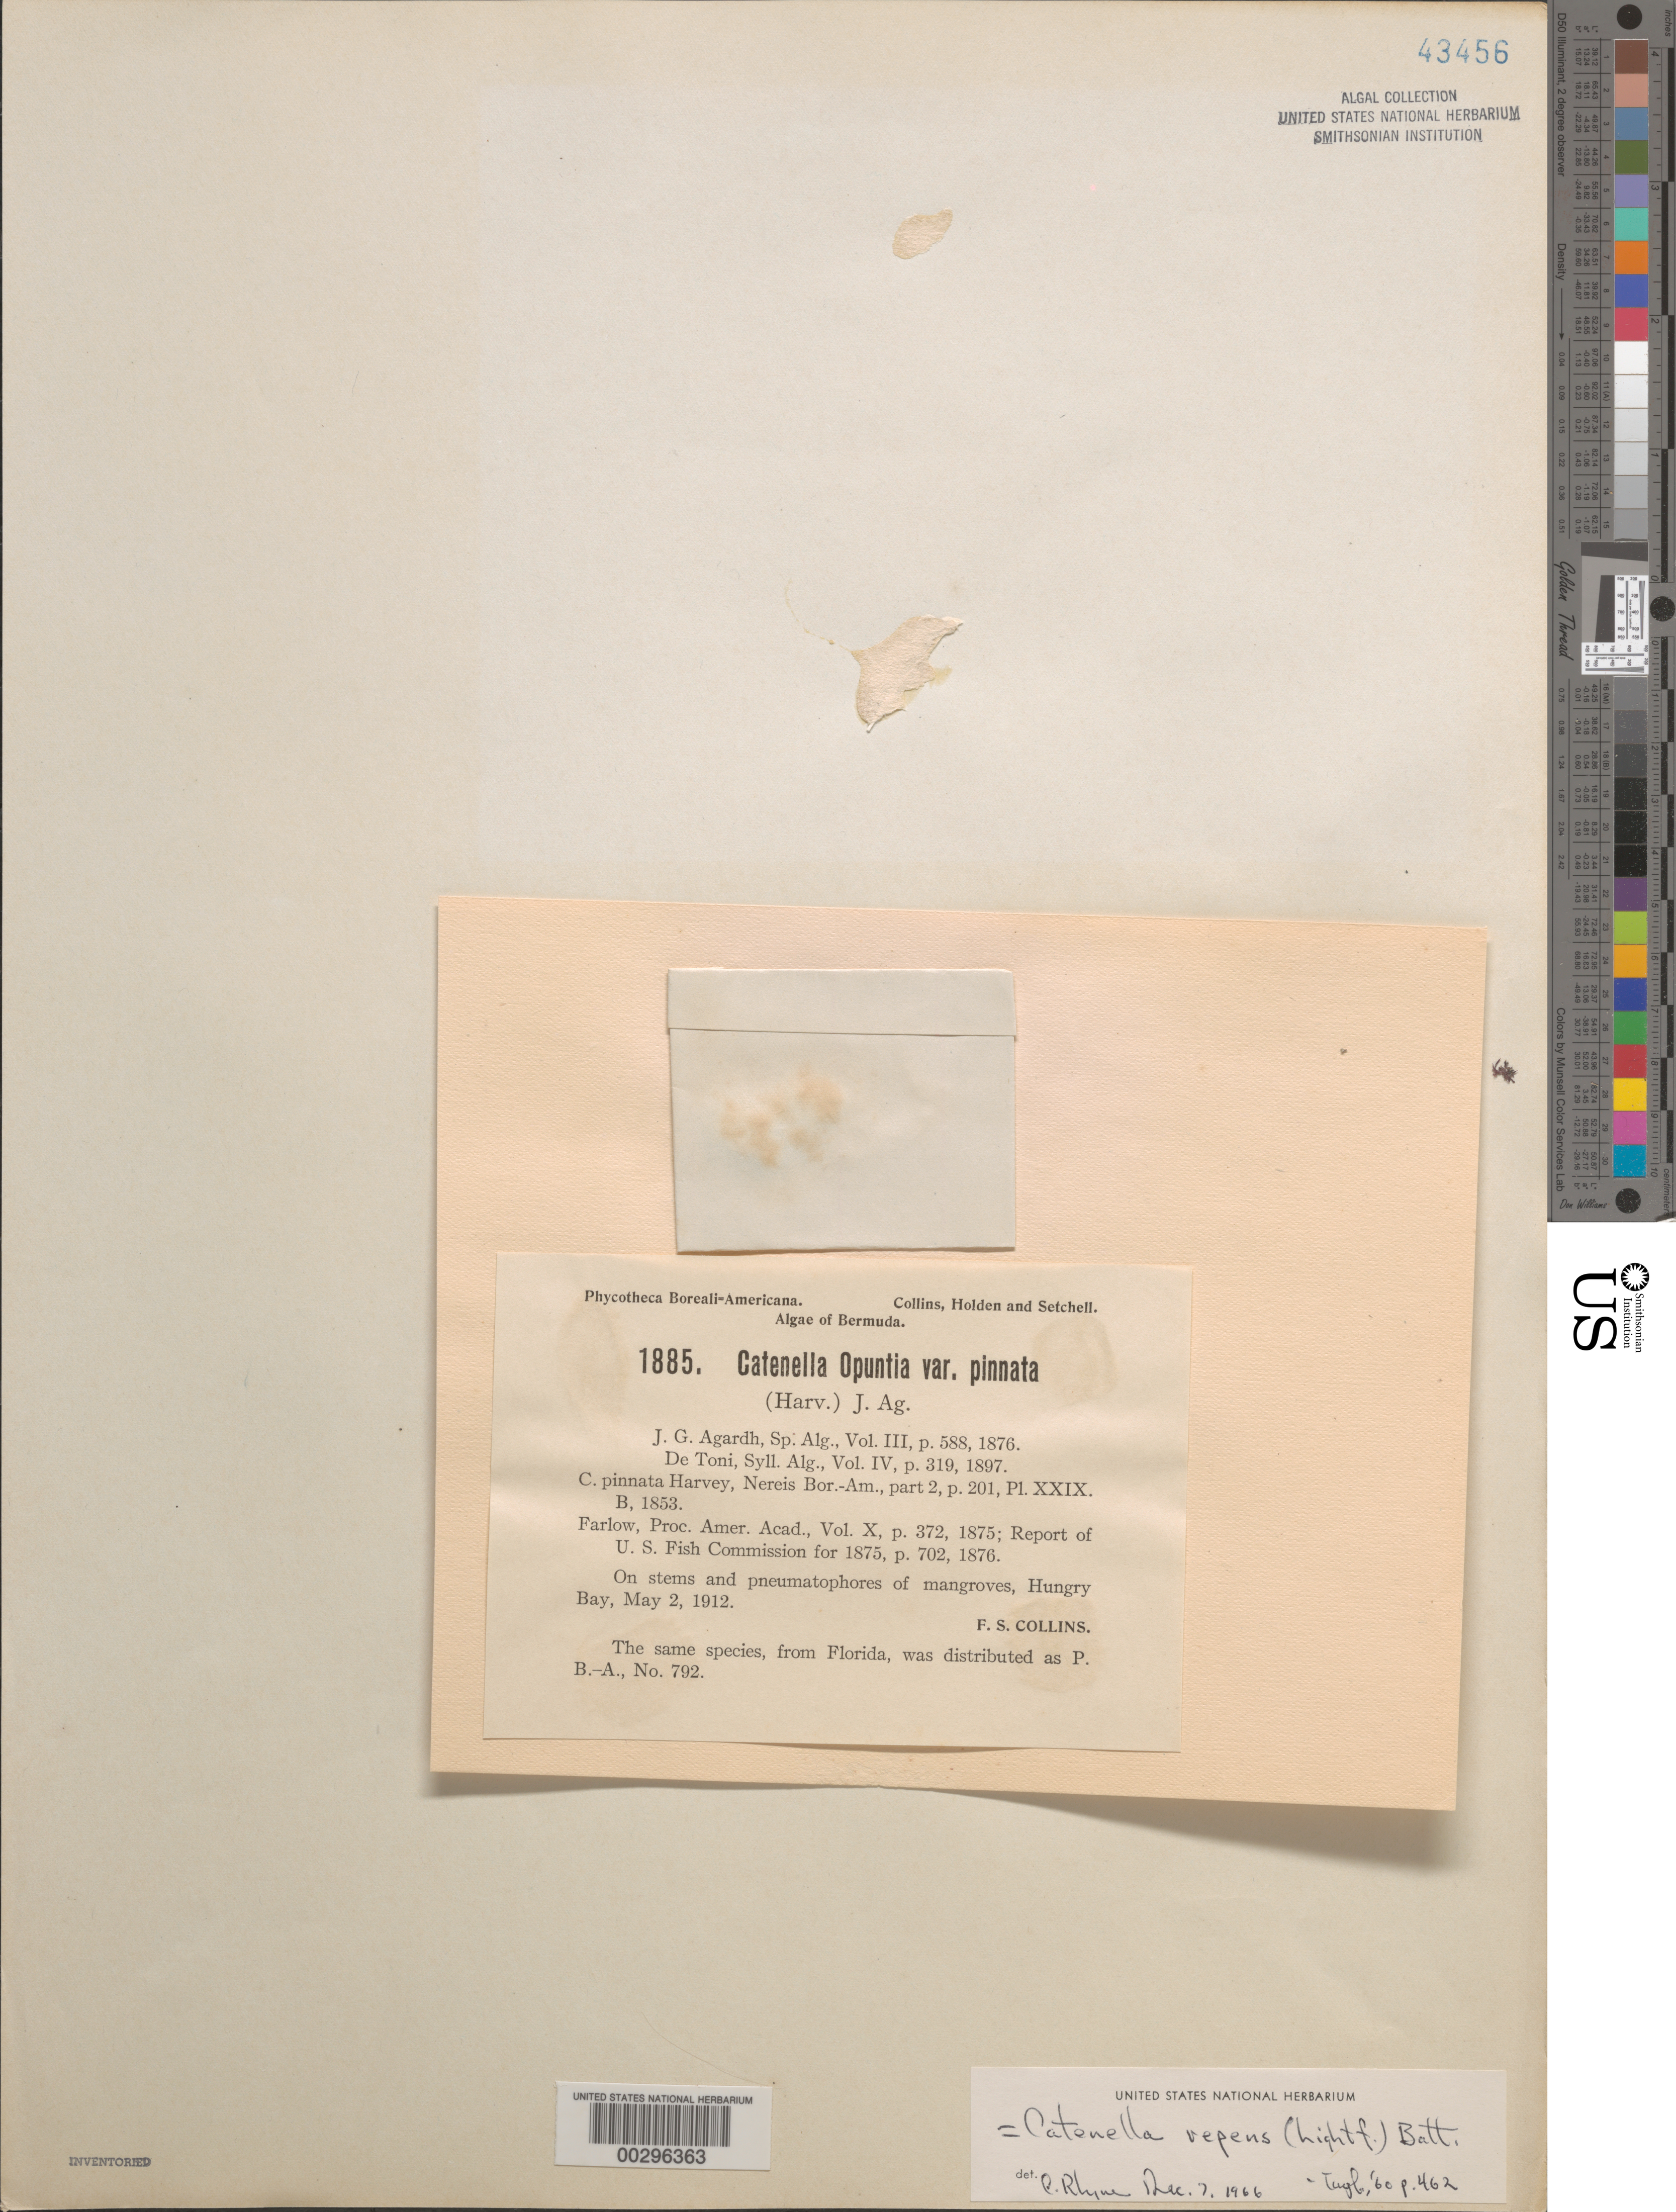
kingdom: Plantae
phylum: Rhodophyta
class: Florideophyceae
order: Gigartinales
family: Caulacanthaceae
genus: Catenella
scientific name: Catenella caespitosa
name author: (With.) L.M. Irvine in Parke & P.S. Dixon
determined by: Algae name updating Project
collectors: F. Collins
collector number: PB-A 1885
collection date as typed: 02 May 1912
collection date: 1912-05-02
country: Bermuda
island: Bermuda Island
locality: Hungry Bay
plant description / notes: Collins, Holden & Setchell, Phycotheca Boreali-Americana, as Catenella opuntia v. pinnata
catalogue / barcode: US 43456